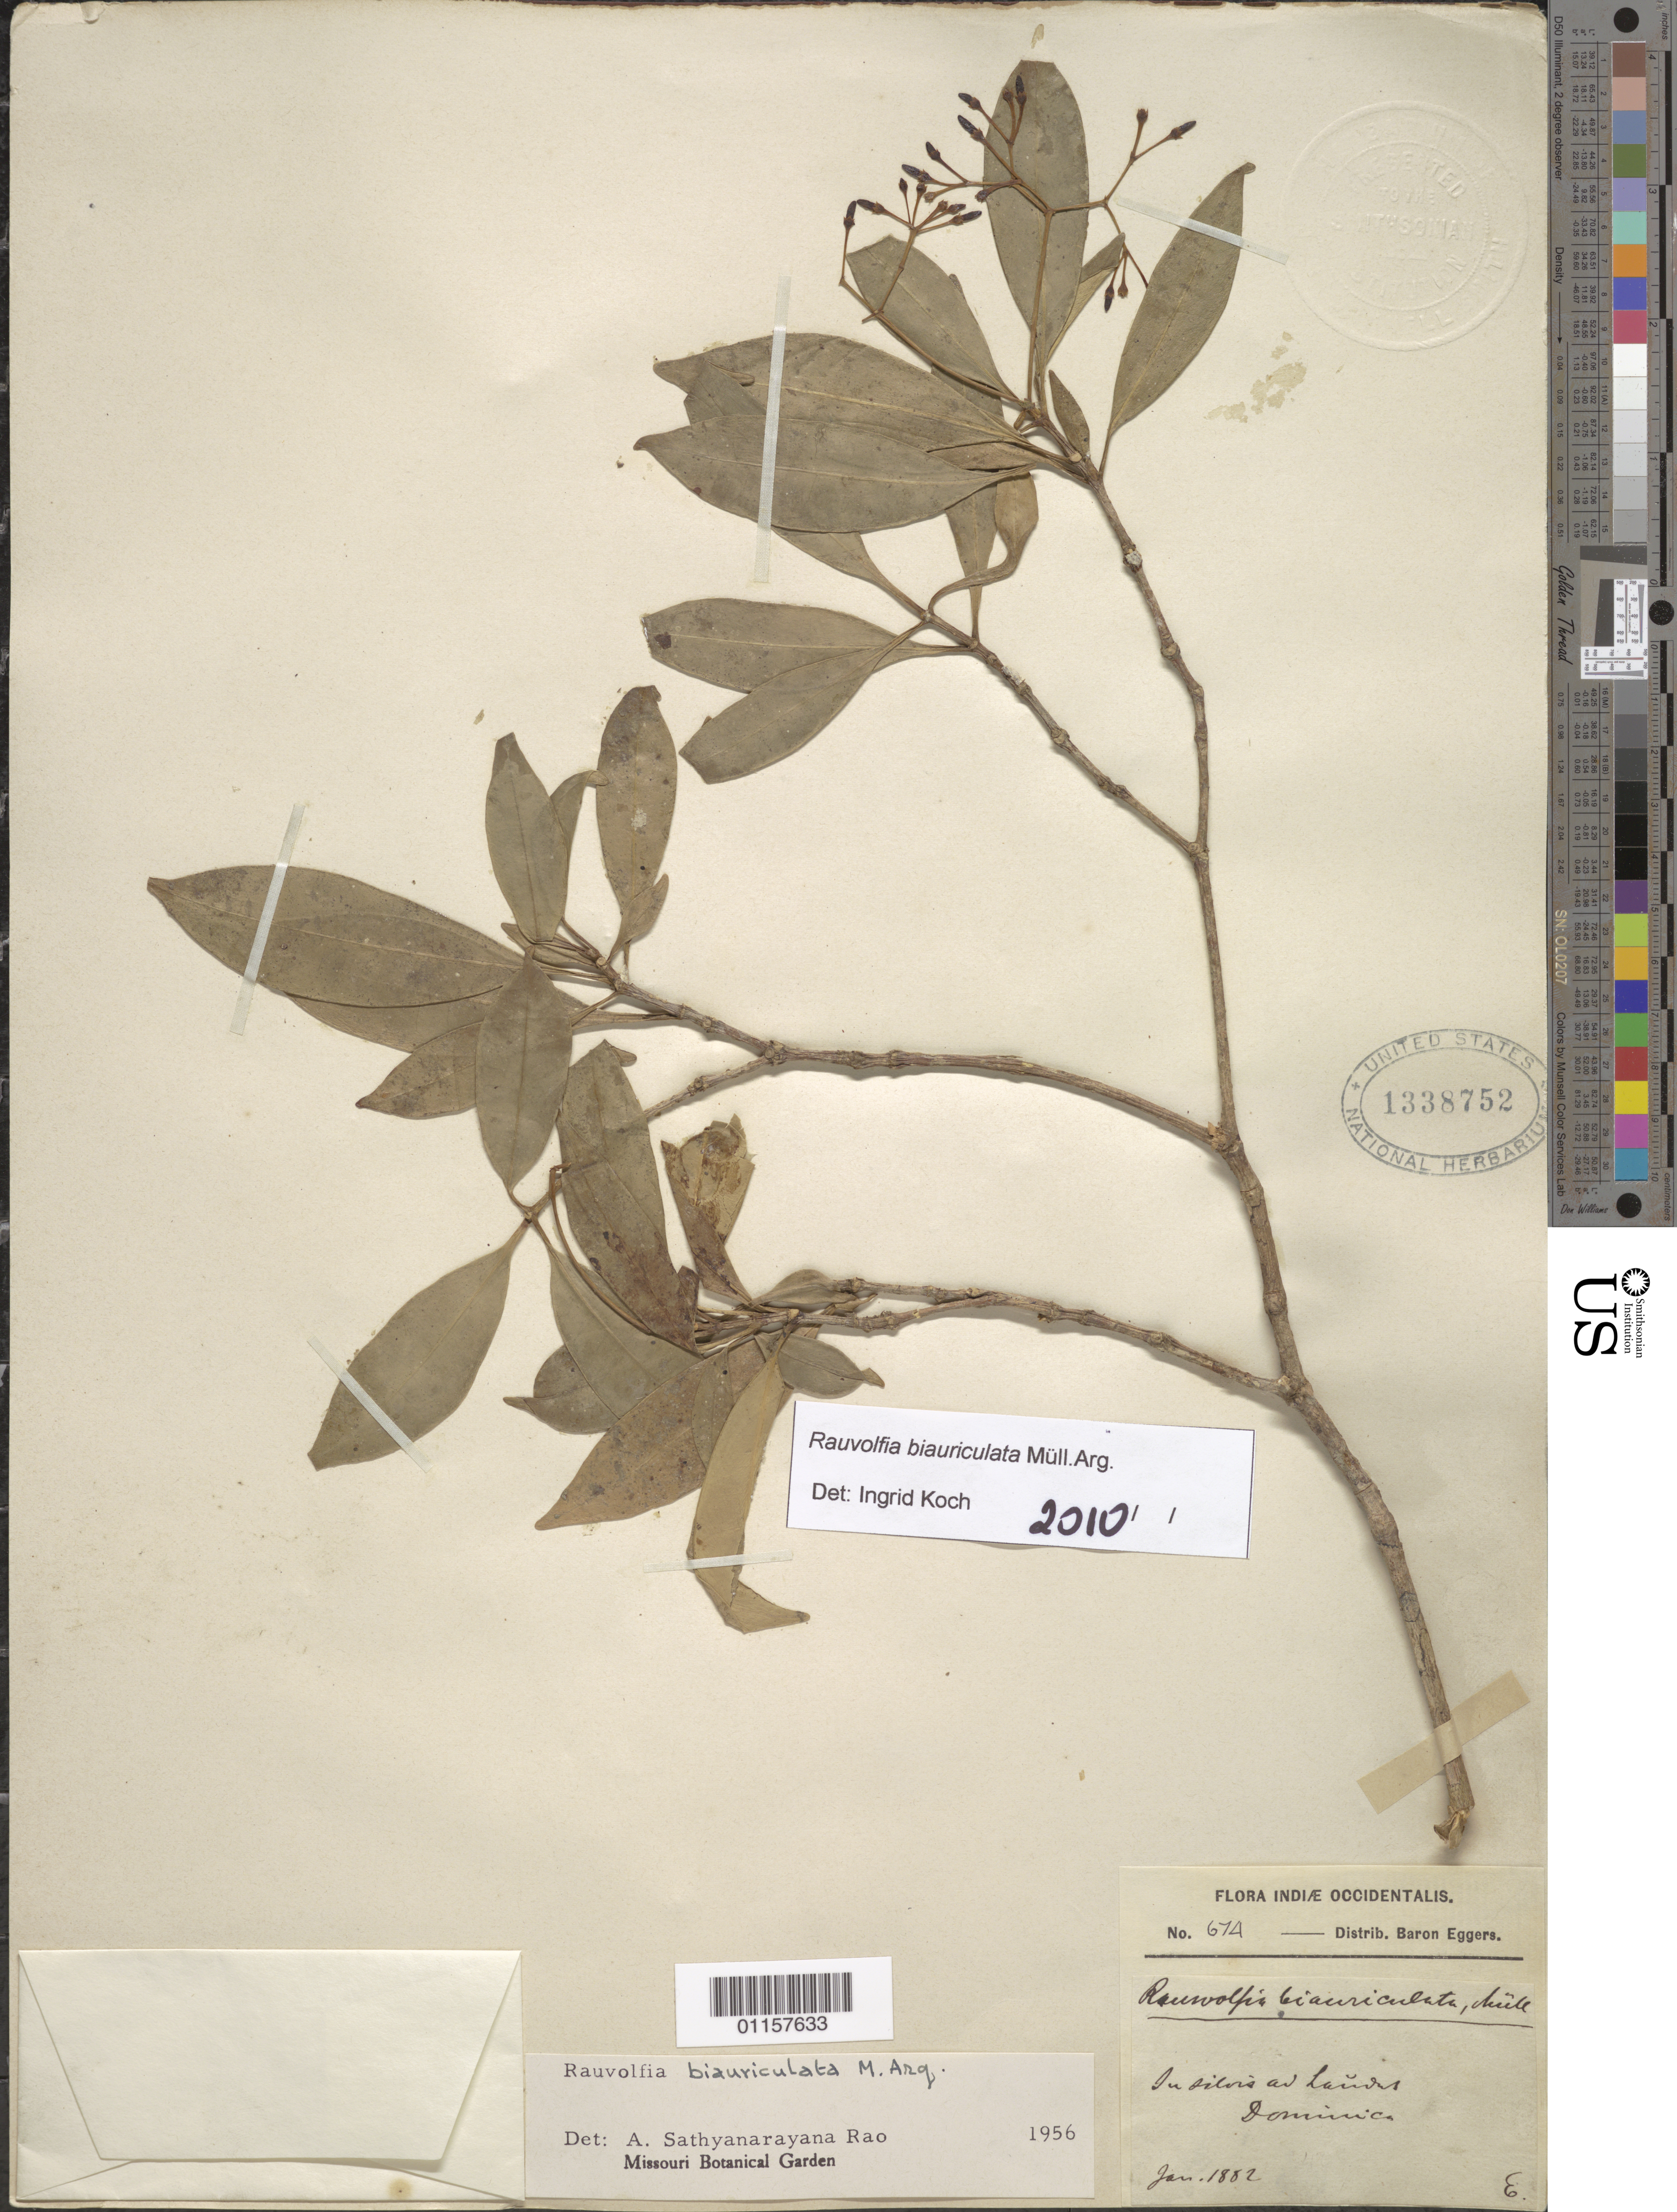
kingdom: Plantae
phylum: Tracheophyta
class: Magnoliopsida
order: Gentianales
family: Apocynaceae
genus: Rauvolfia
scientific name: Rauvolfia biauriculata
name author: Müll. Arg.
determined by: Koch, I.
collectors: H. F. A. von Eggers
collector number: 674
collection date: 1882-01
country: Dominica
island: Dominica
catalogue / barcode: US 1338752